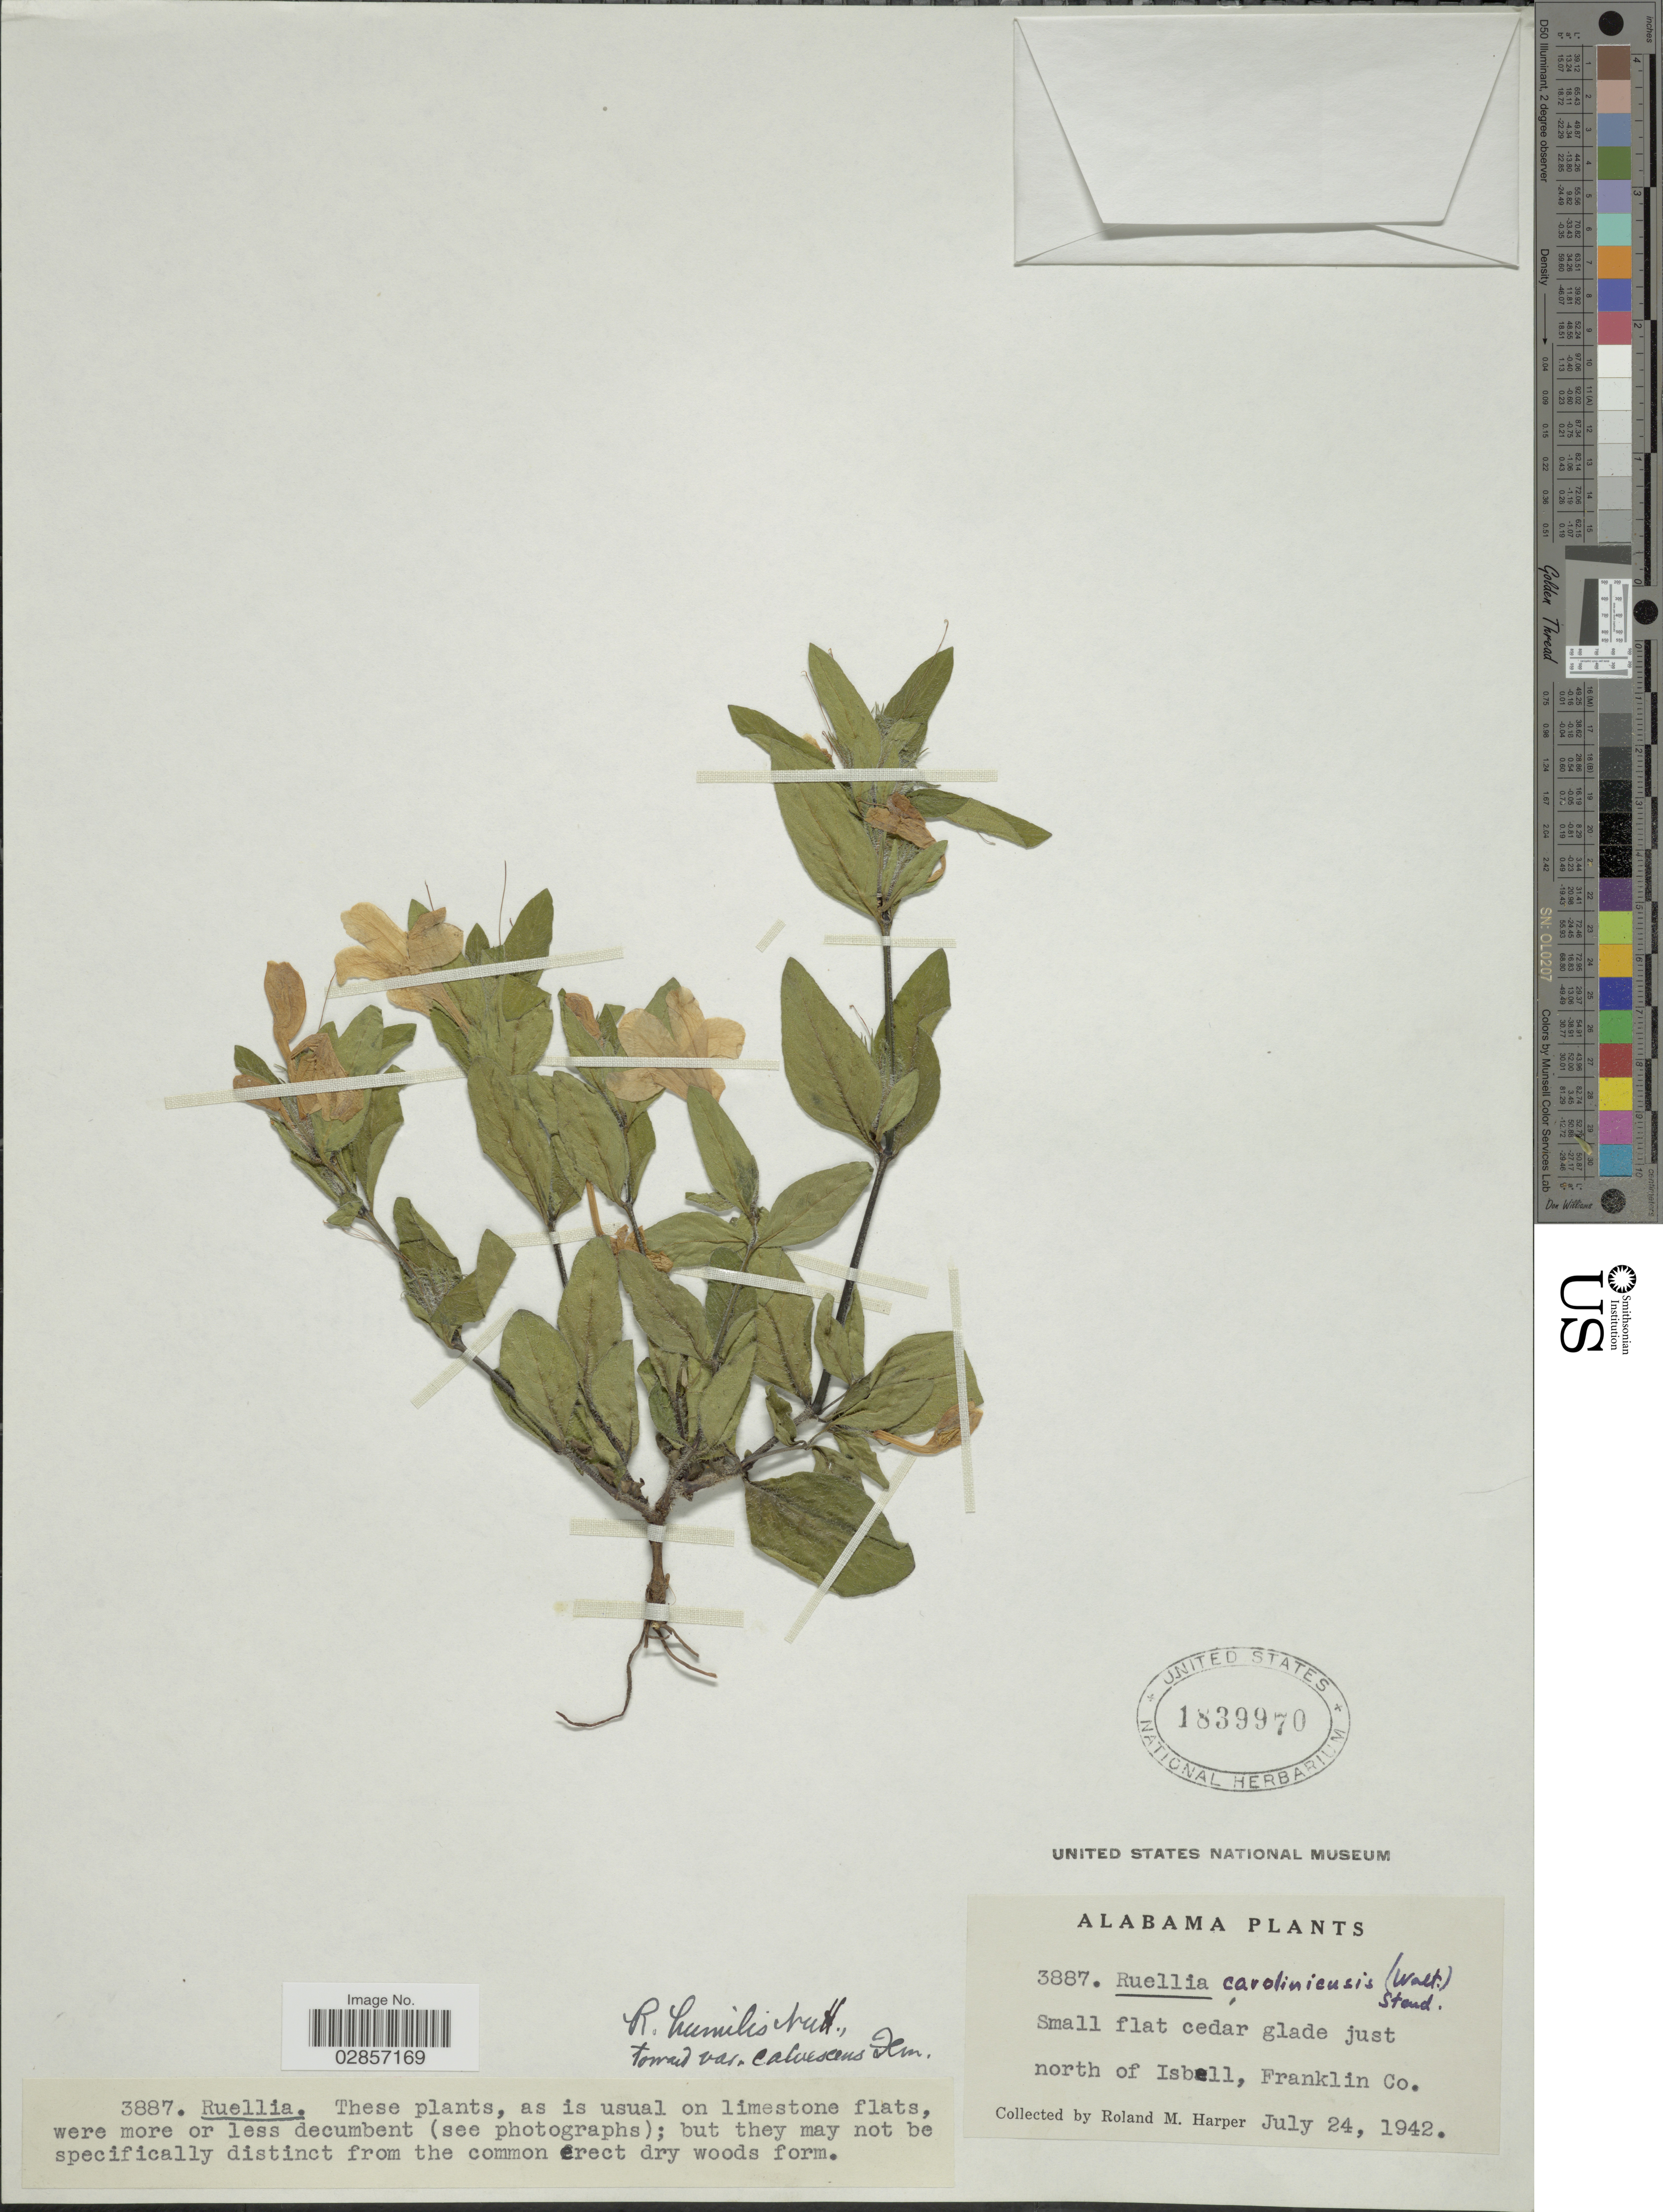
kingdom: Plantae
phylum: Tracheophyta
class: Magnoliopsida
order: Lamiales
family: Acanthaceae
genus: Ruellia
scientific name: Ruellia humilis var. calvescens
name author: Fernald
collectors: R. M. Harper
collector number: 3887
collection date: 1942-07-24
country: United States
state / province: Alabama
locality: Small flat cedar glade just north of Isbell, Franklin Co.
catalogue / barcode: US 1839970